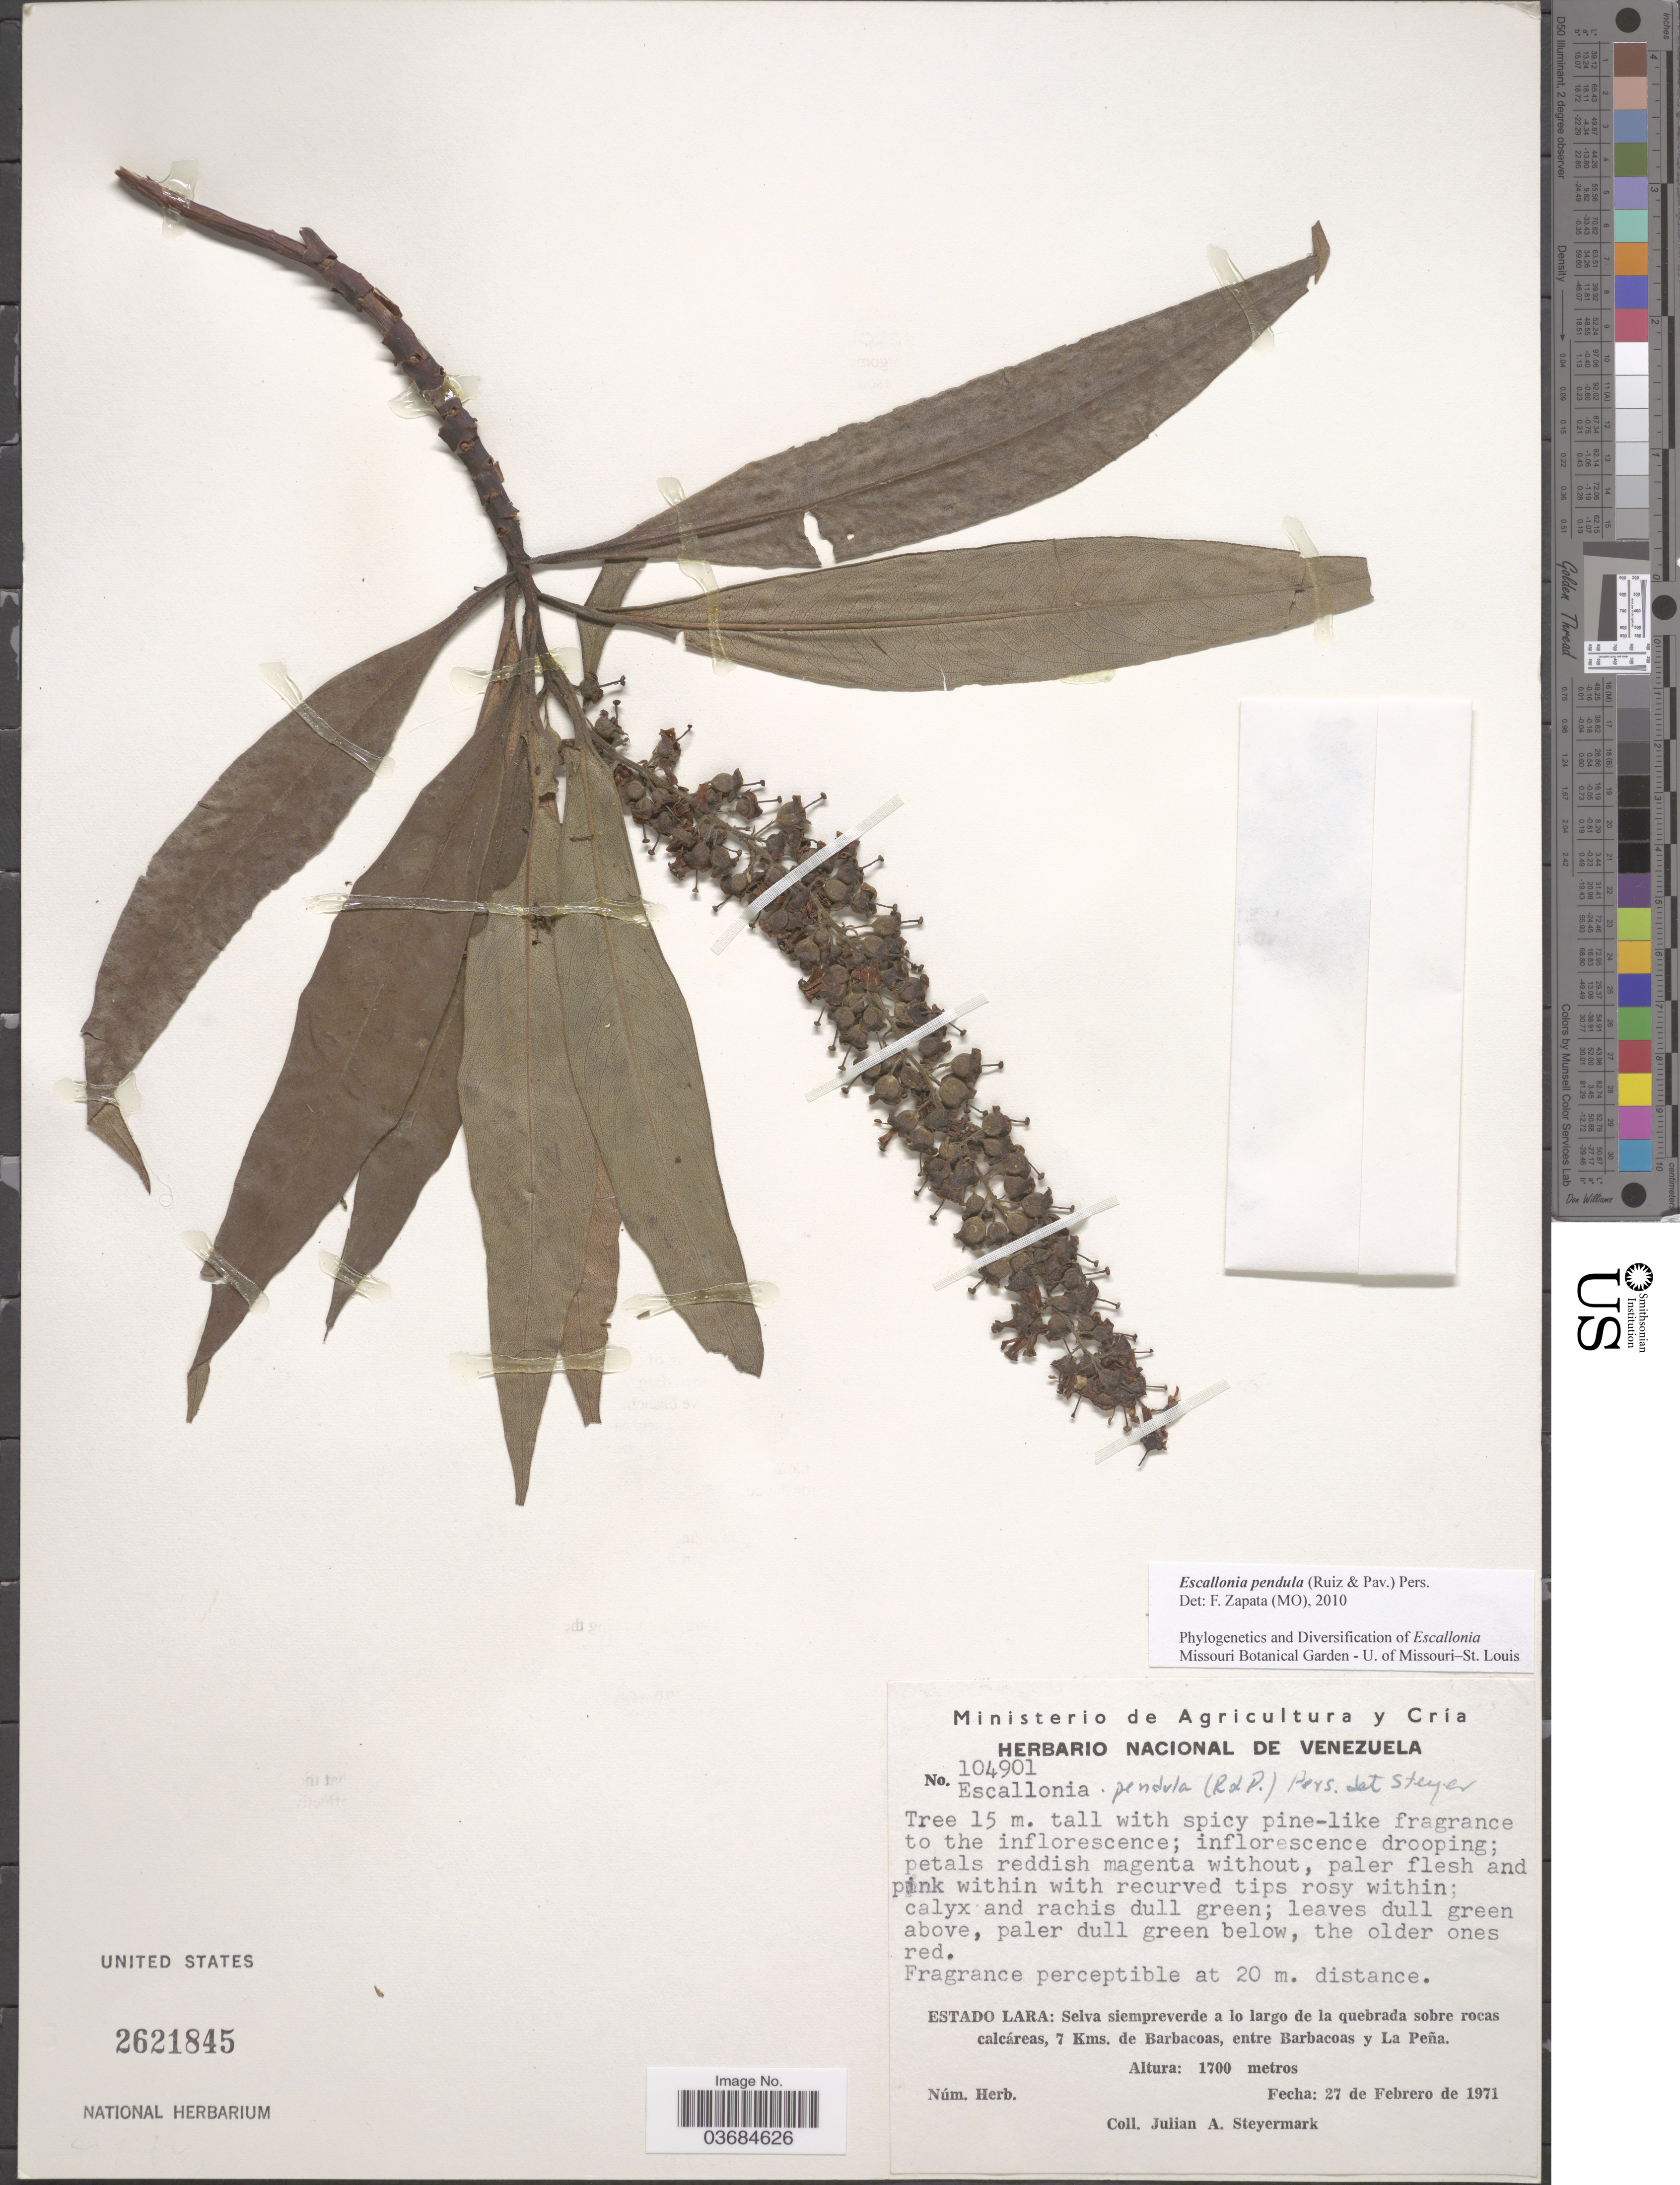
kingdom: Plantae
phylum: Tracheophyta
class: Magnoliopsida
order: Escalloniales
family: Escalloniaceae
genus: Escallonia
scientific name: Escallonia pendula var. pendula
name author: (Ruiz & Pav.) Pers.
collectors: J. Steyermark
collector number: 104901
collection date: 1971-02-27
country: Venezuela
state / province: Lara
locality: Selva siempreverde a lo largo de la quebrada sobre rocas calcáreas, 7 Kms. de Barbacoas, entre Barbacoas y La Peña.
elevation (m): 1700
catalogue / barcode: US 2621845